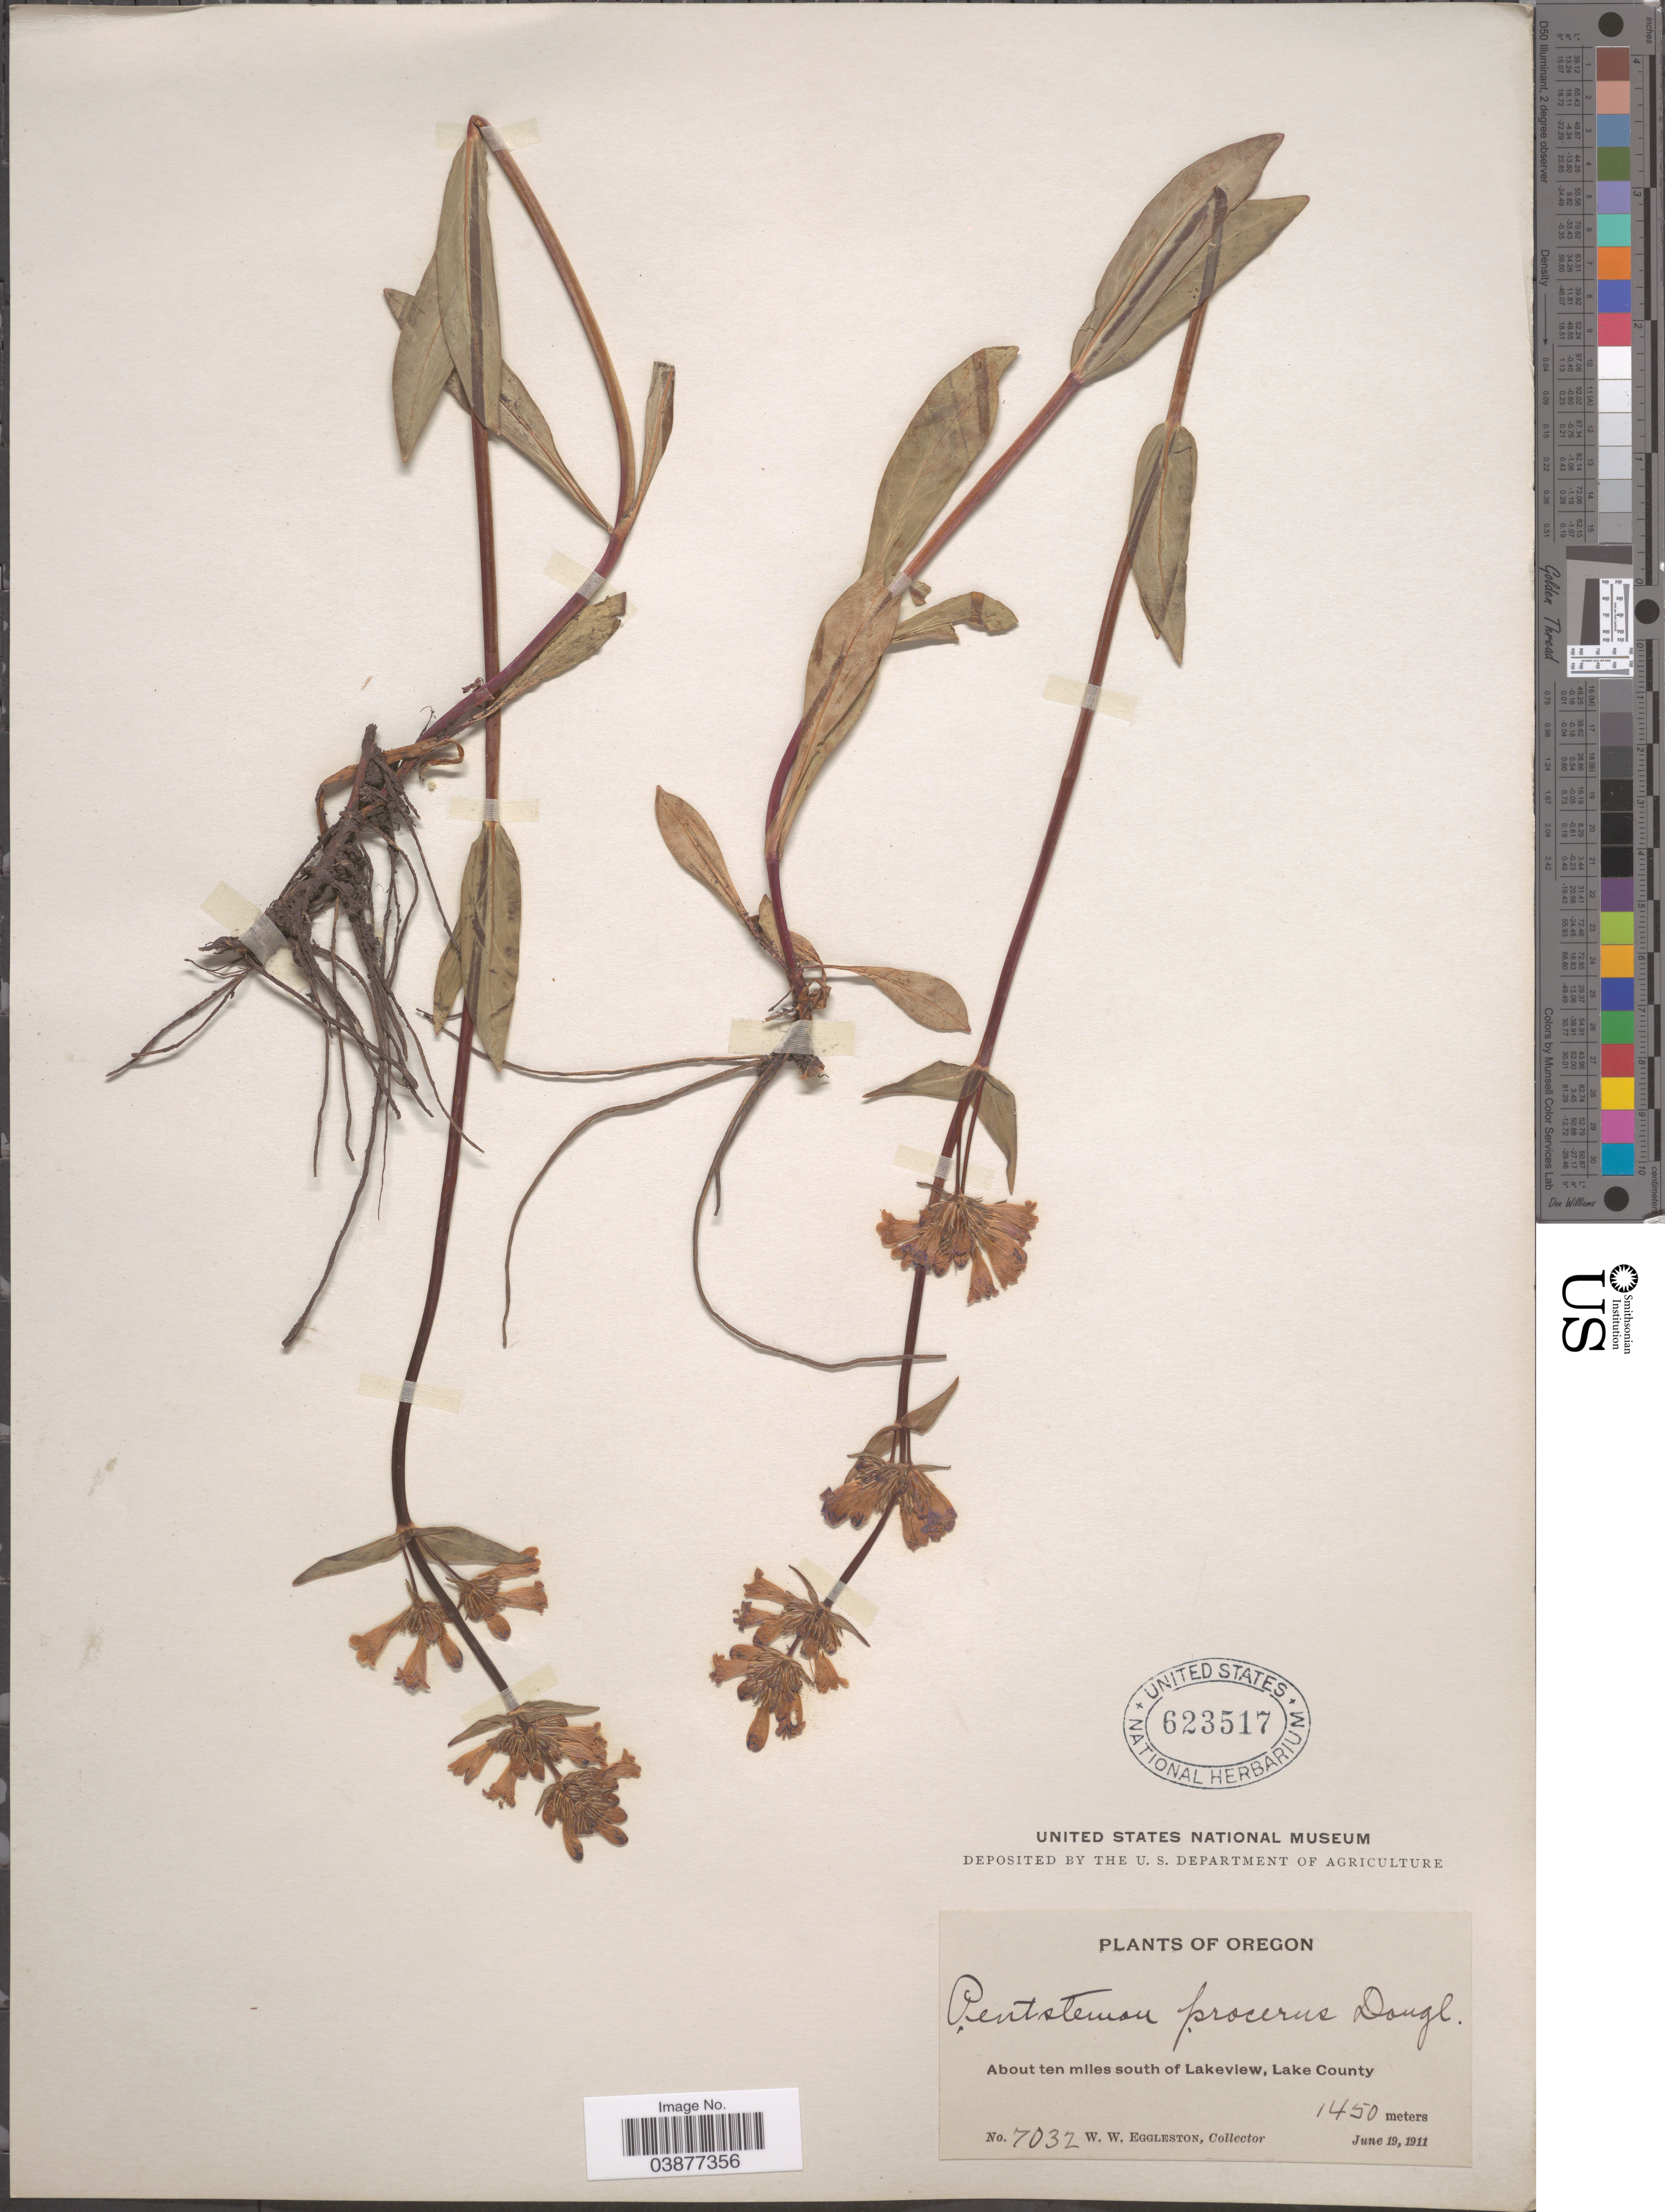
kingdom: Plantae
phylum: Tracheophyta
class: Magnoliopsida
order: Lamiales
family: Plantaginaceae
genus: Penstemon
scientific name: Penstemon productus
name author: Greene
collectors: W. W. Eggleston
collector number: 7032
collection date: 1911-06-19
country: United States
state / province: Oregon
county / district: Lake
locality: About ten miles south of Lakeview, Lake County.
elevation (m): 1450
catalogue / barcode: US 623517